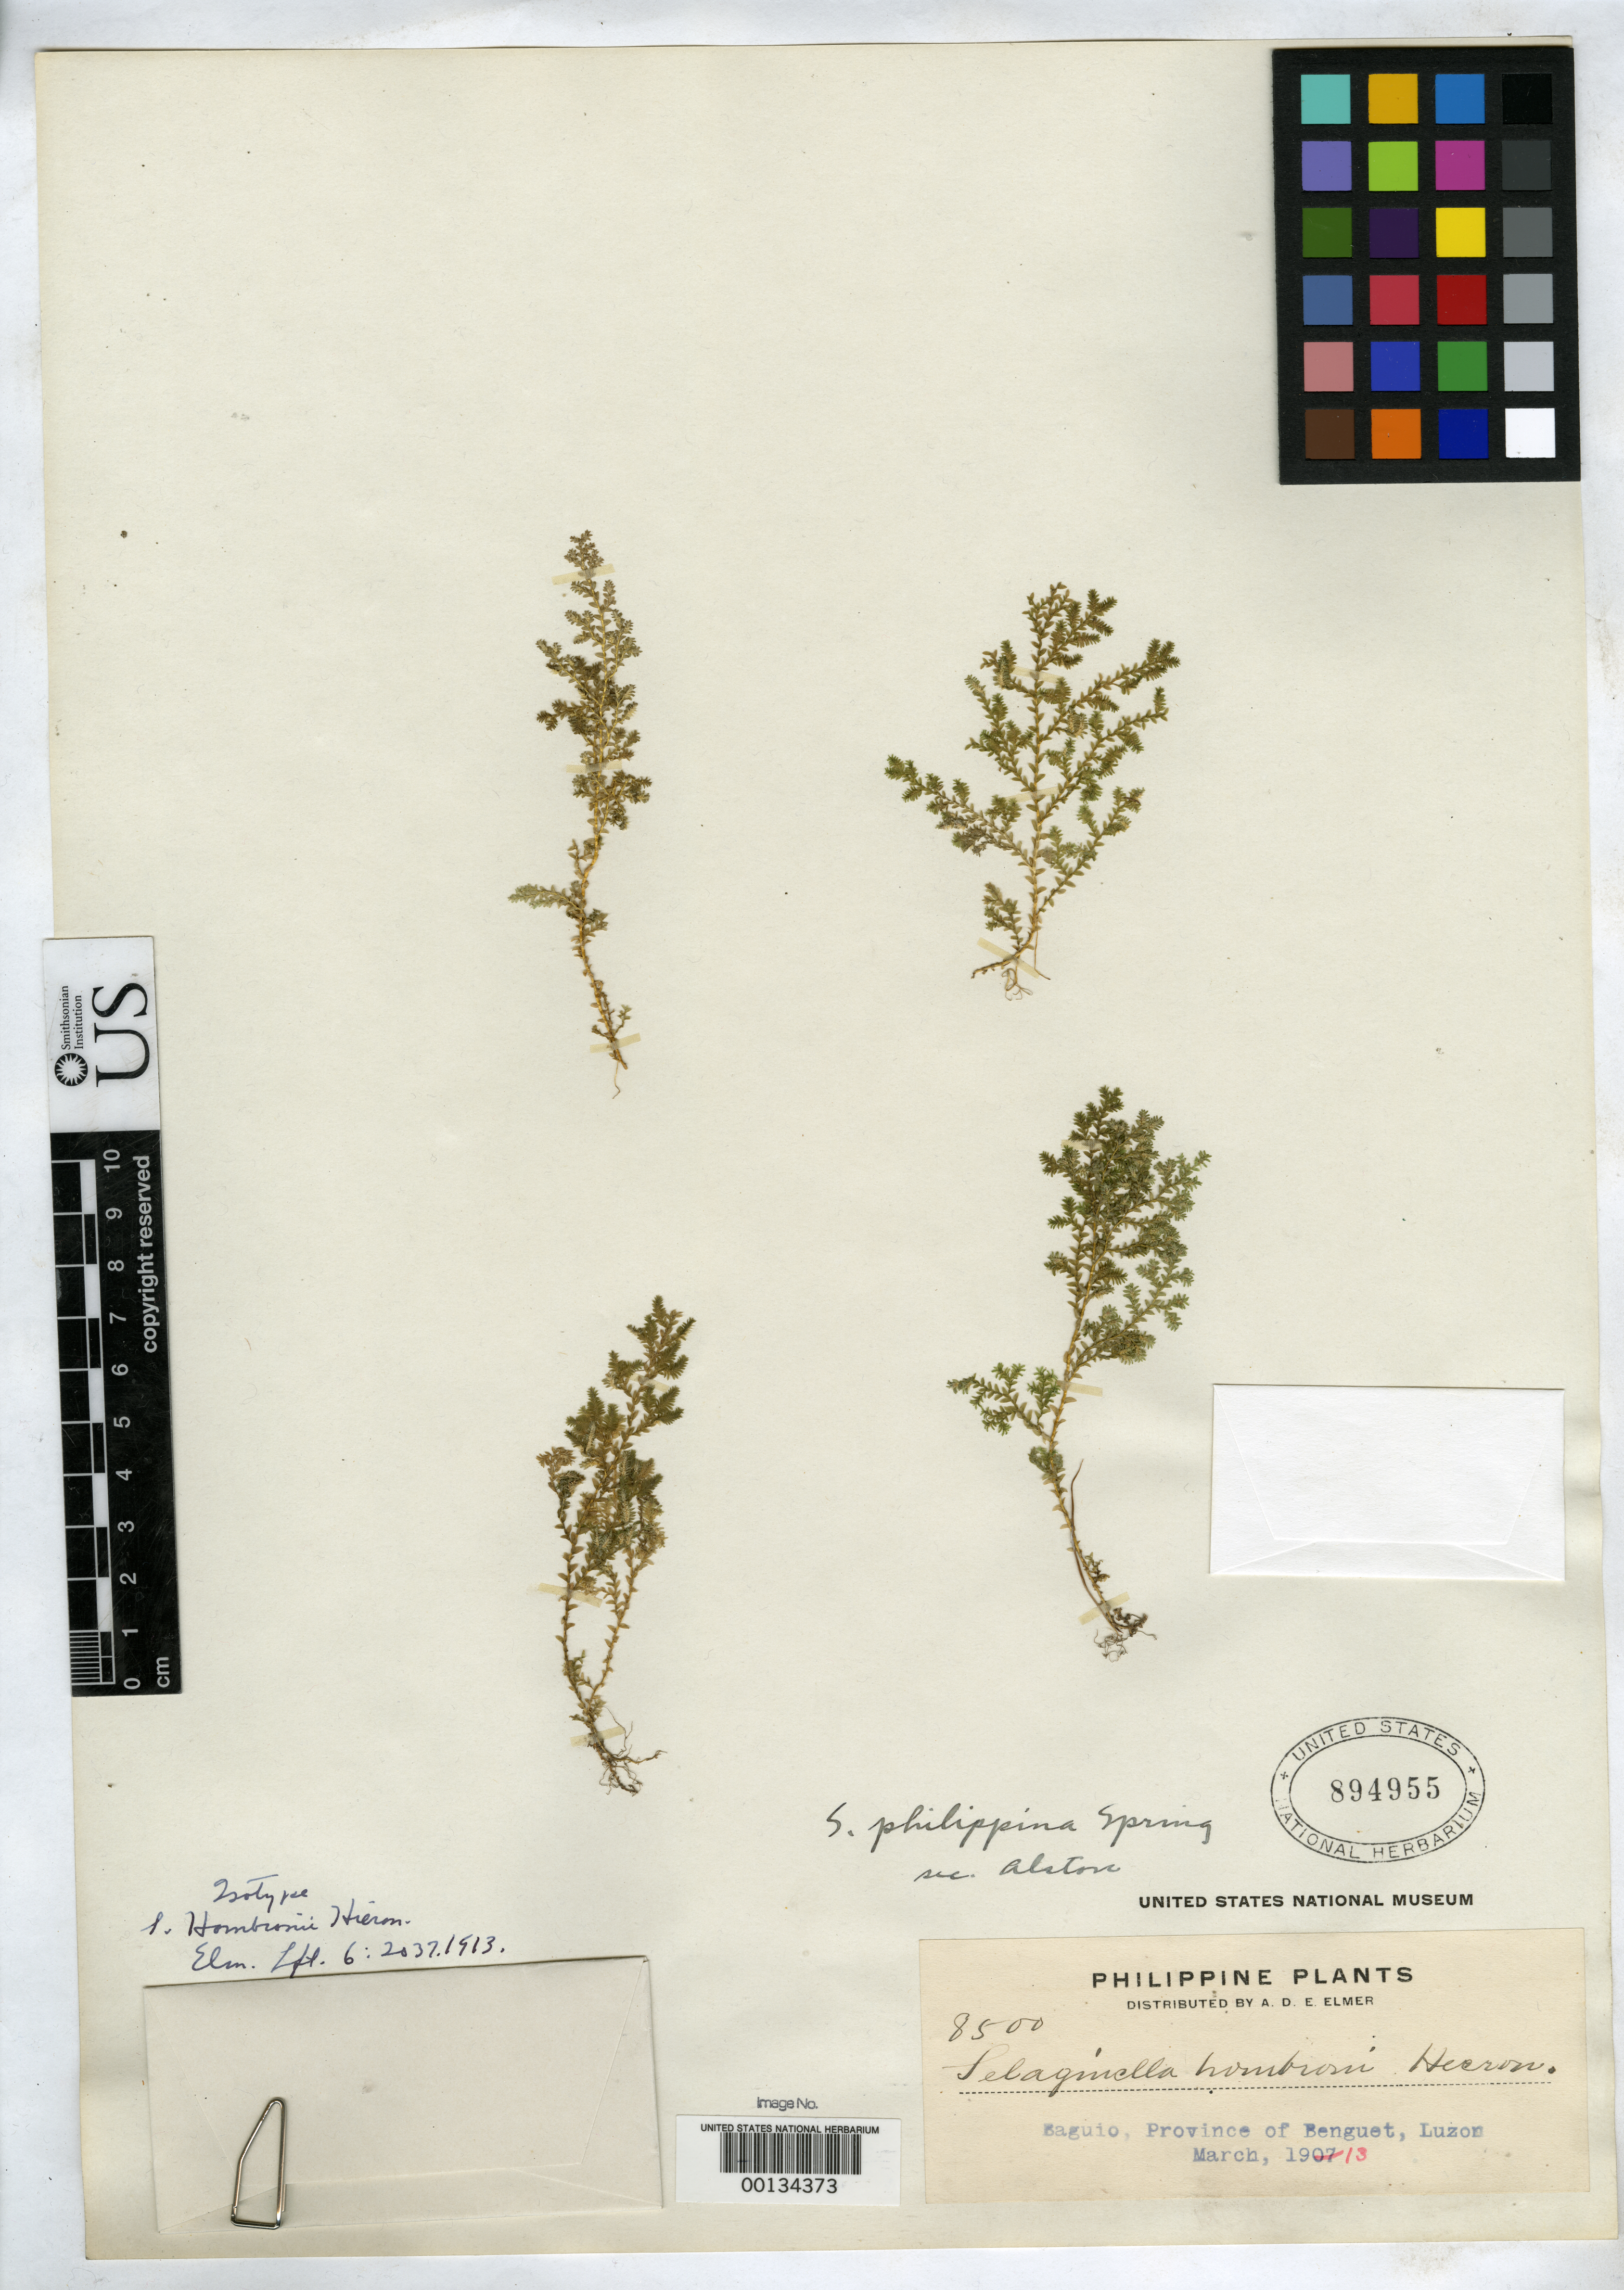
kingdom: Plantae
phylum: Tracheophyta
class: Lycopodiopsida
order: Selaginellales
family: Selaginellaceae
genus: Selaginella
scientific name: Selaginella hombronii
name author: Hieron. in Elmer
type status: Isotype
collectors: A. D. E. Elmer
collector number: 8500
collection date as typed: Mar 1913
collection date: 1913-03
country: Philippines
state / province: Cordillera (Administrative Region)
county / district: Benguet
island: Luzon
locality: Baguio.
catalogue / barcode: US 894955